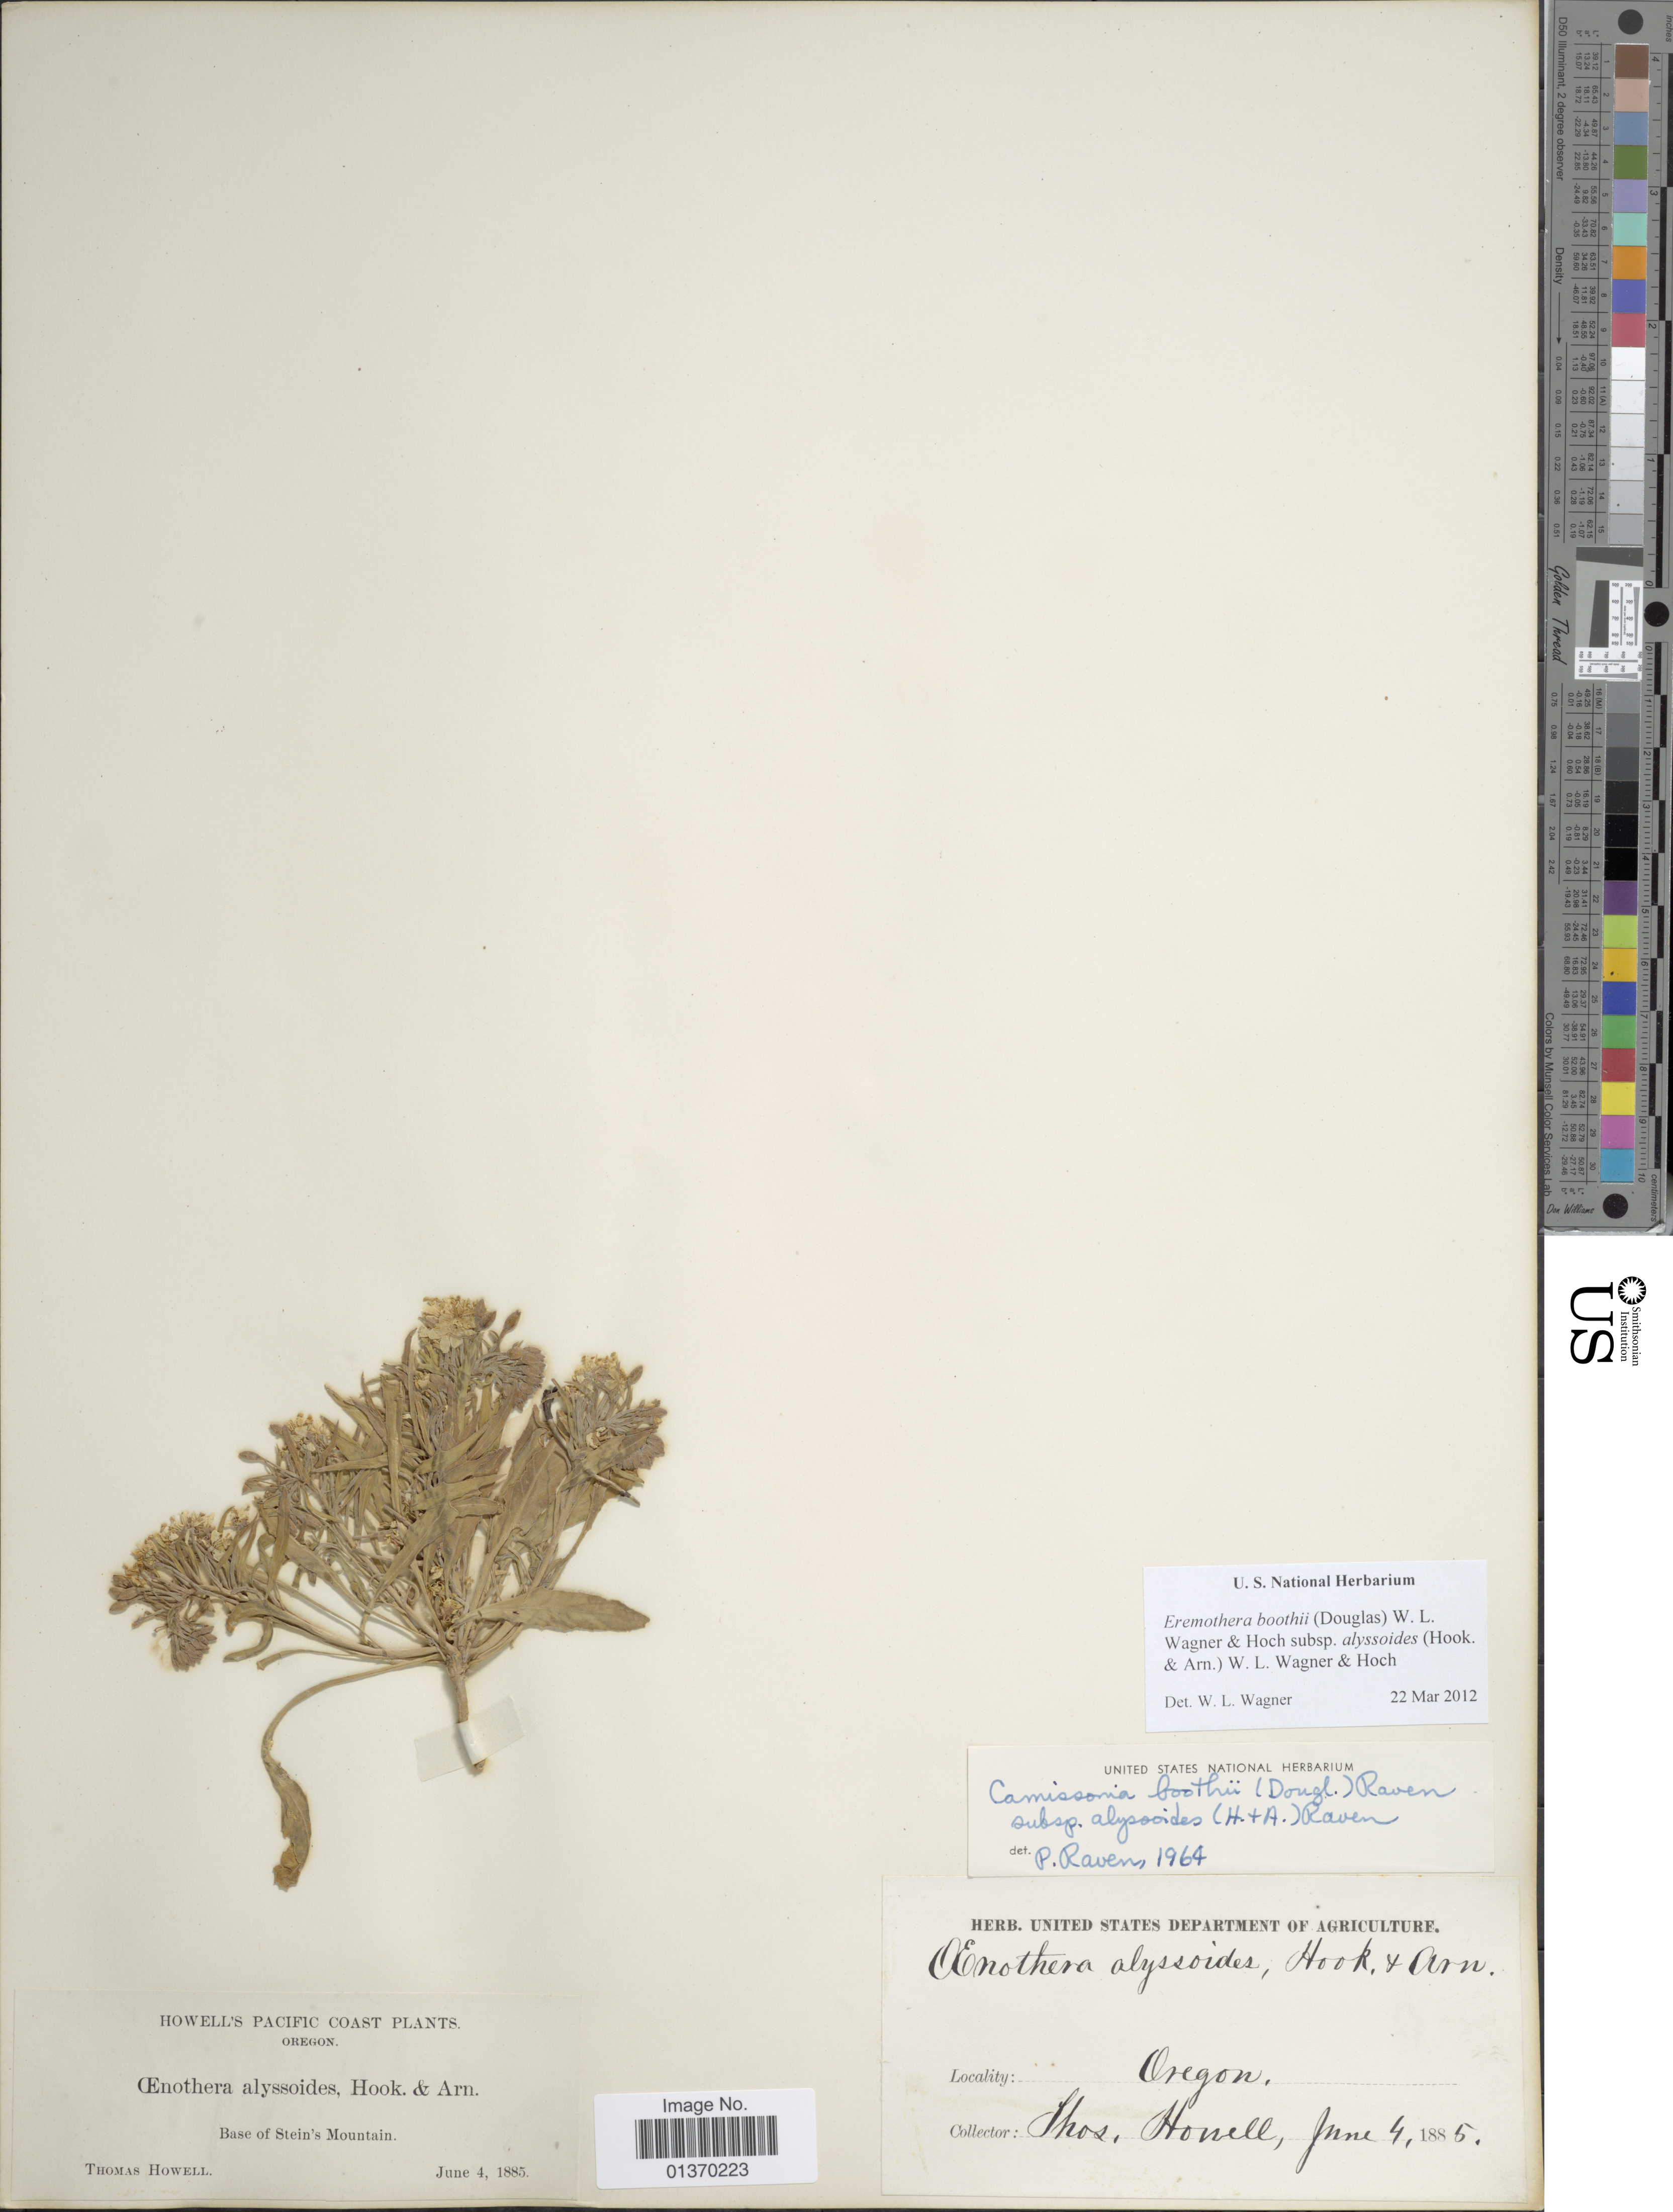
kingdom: Plantae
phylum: Tracheophyta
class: Magnoliopsida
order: Myrtales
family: Onagraceae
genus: Eremothera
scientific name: Eremothera boothii subsp. alyssoides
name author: (Hook. & Arn.) W.L. Wagner & Hoch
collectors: T. Howell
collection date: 1885-06-04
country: United States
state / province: Oregon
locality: Base of Stein's Mountain